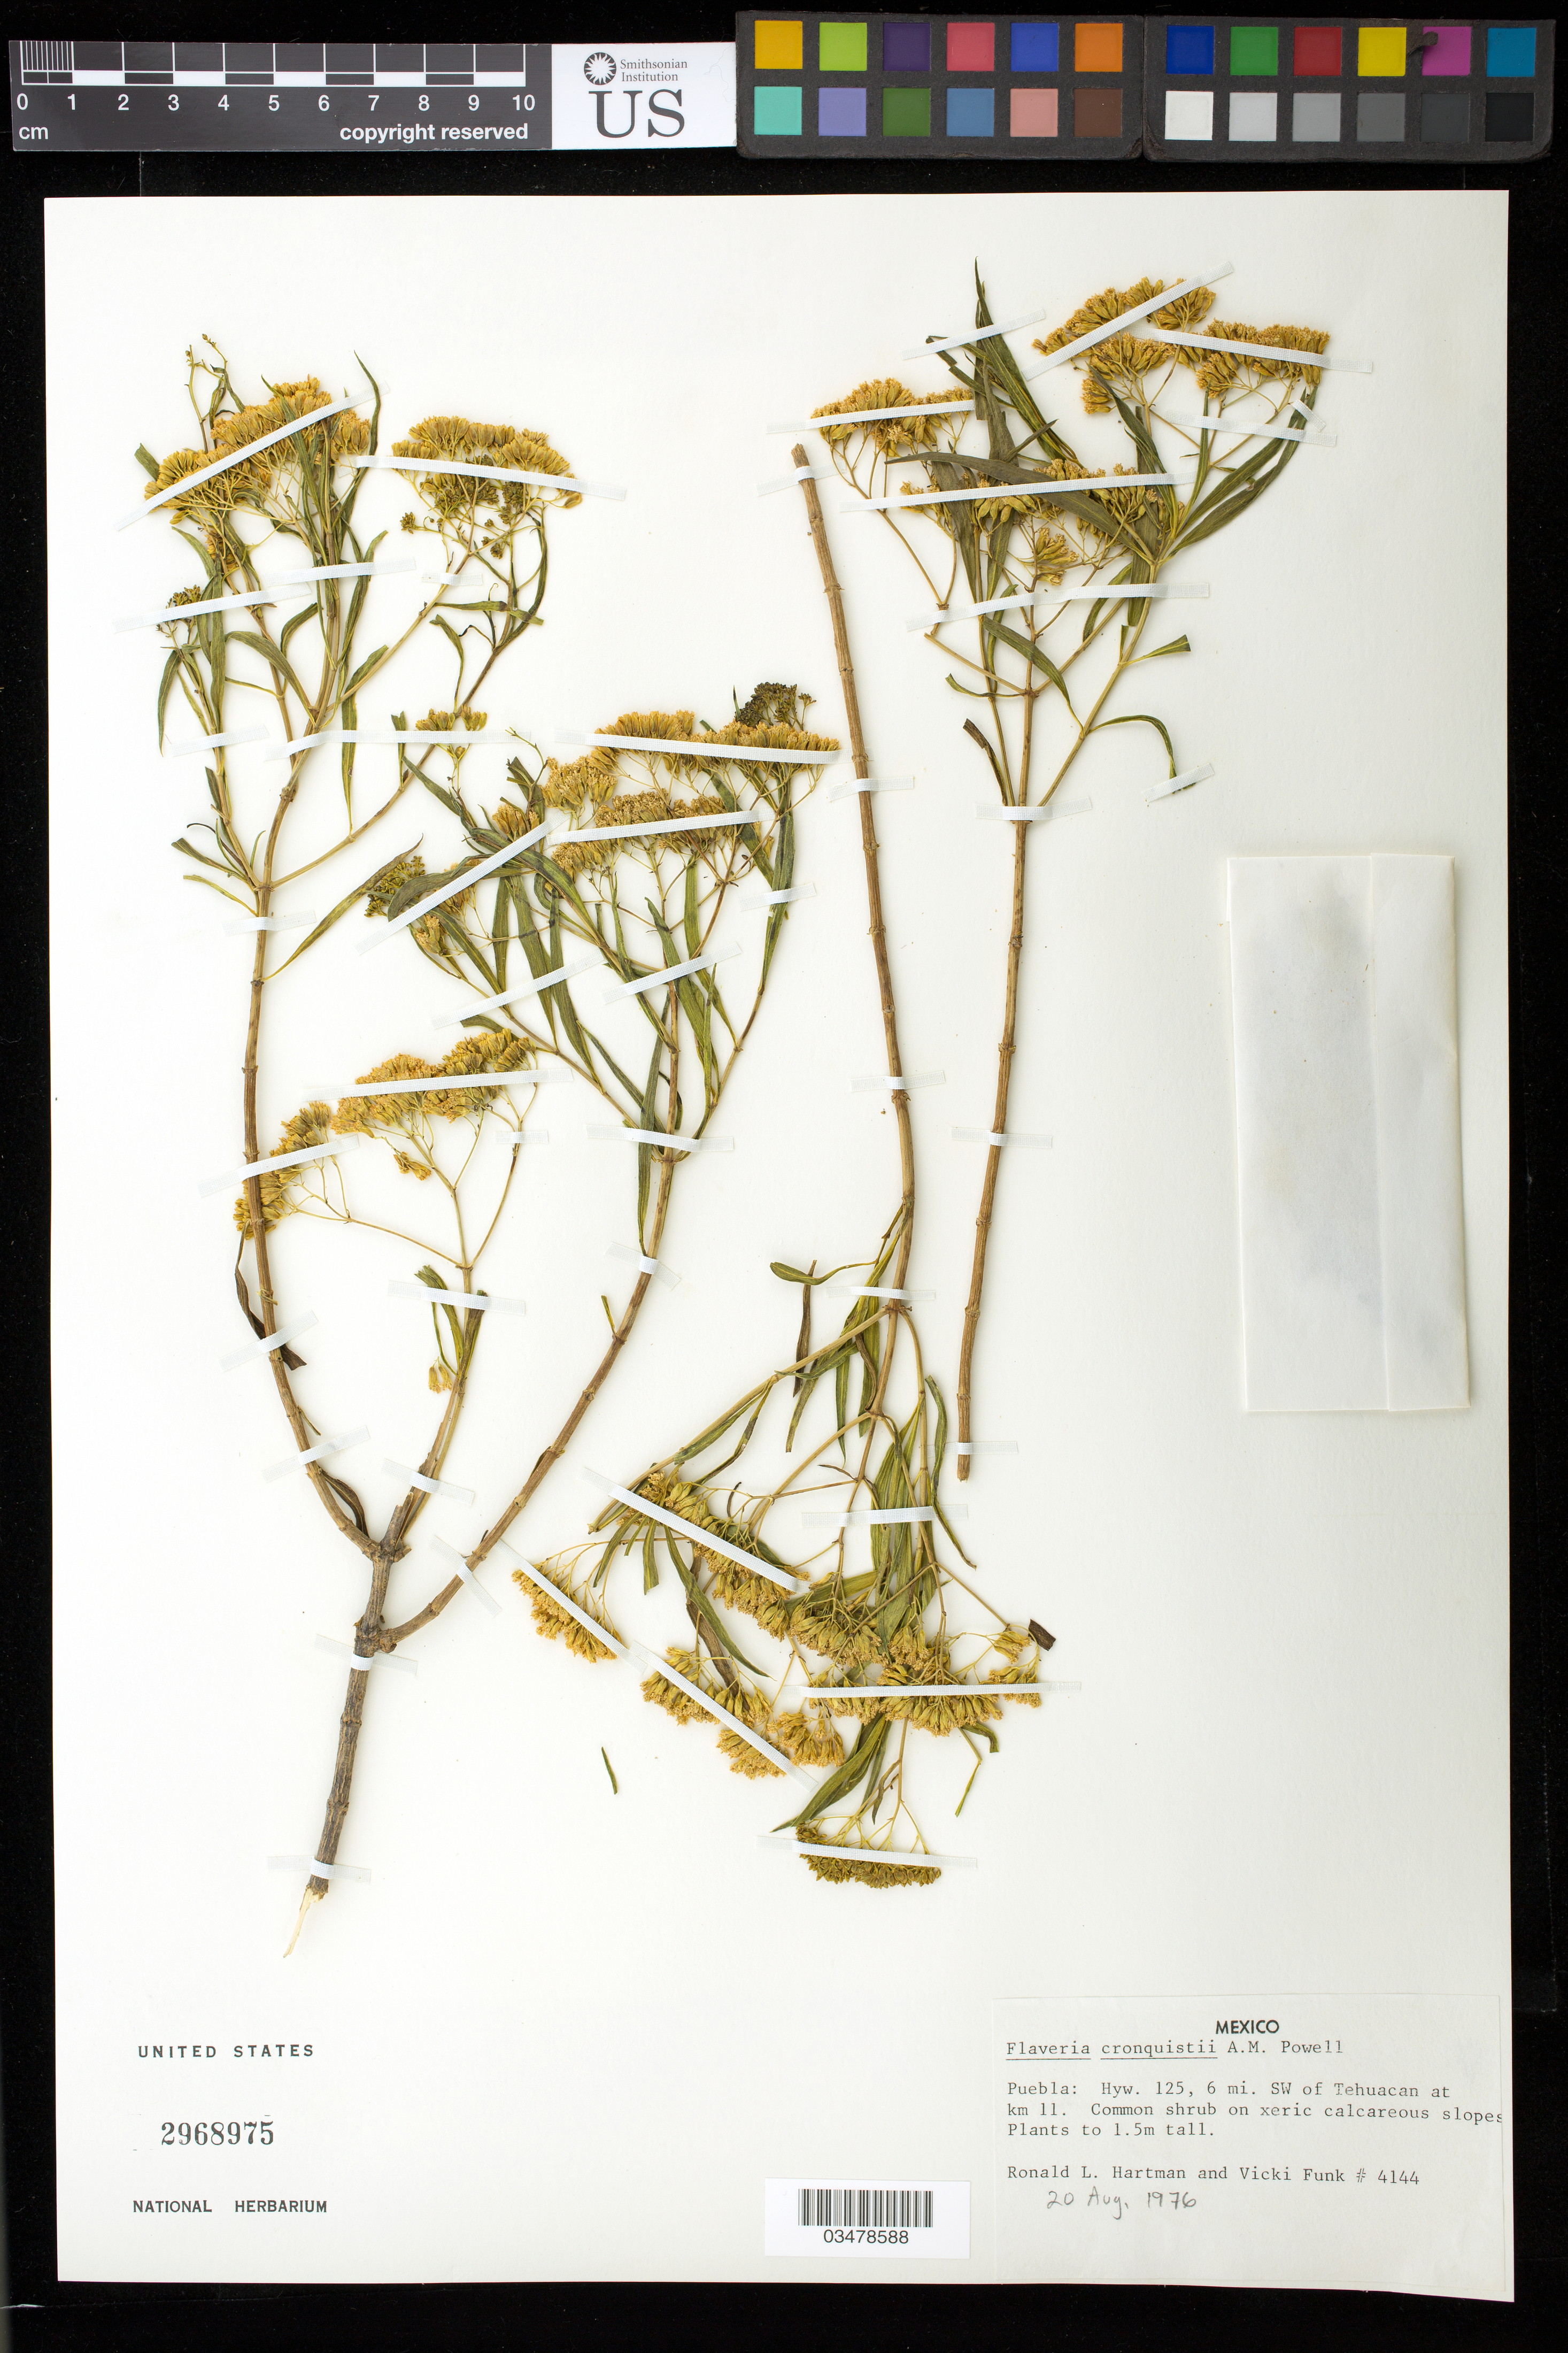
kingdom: Plantae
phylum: Tracheophyta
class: Magnoliopsida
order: Asterales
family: Asteraceae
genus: Flaveria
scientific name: Flaveria cronquistii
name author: A.M. Powell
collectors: R. Hartman & V. Funk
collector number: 4144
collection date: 1976-08-20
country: Mexico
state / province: Puebla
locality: Hwy 125, 6 mi SW of Tehuacan at km 11.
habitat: On xeric calcareous slopes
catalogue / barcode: US 2968975